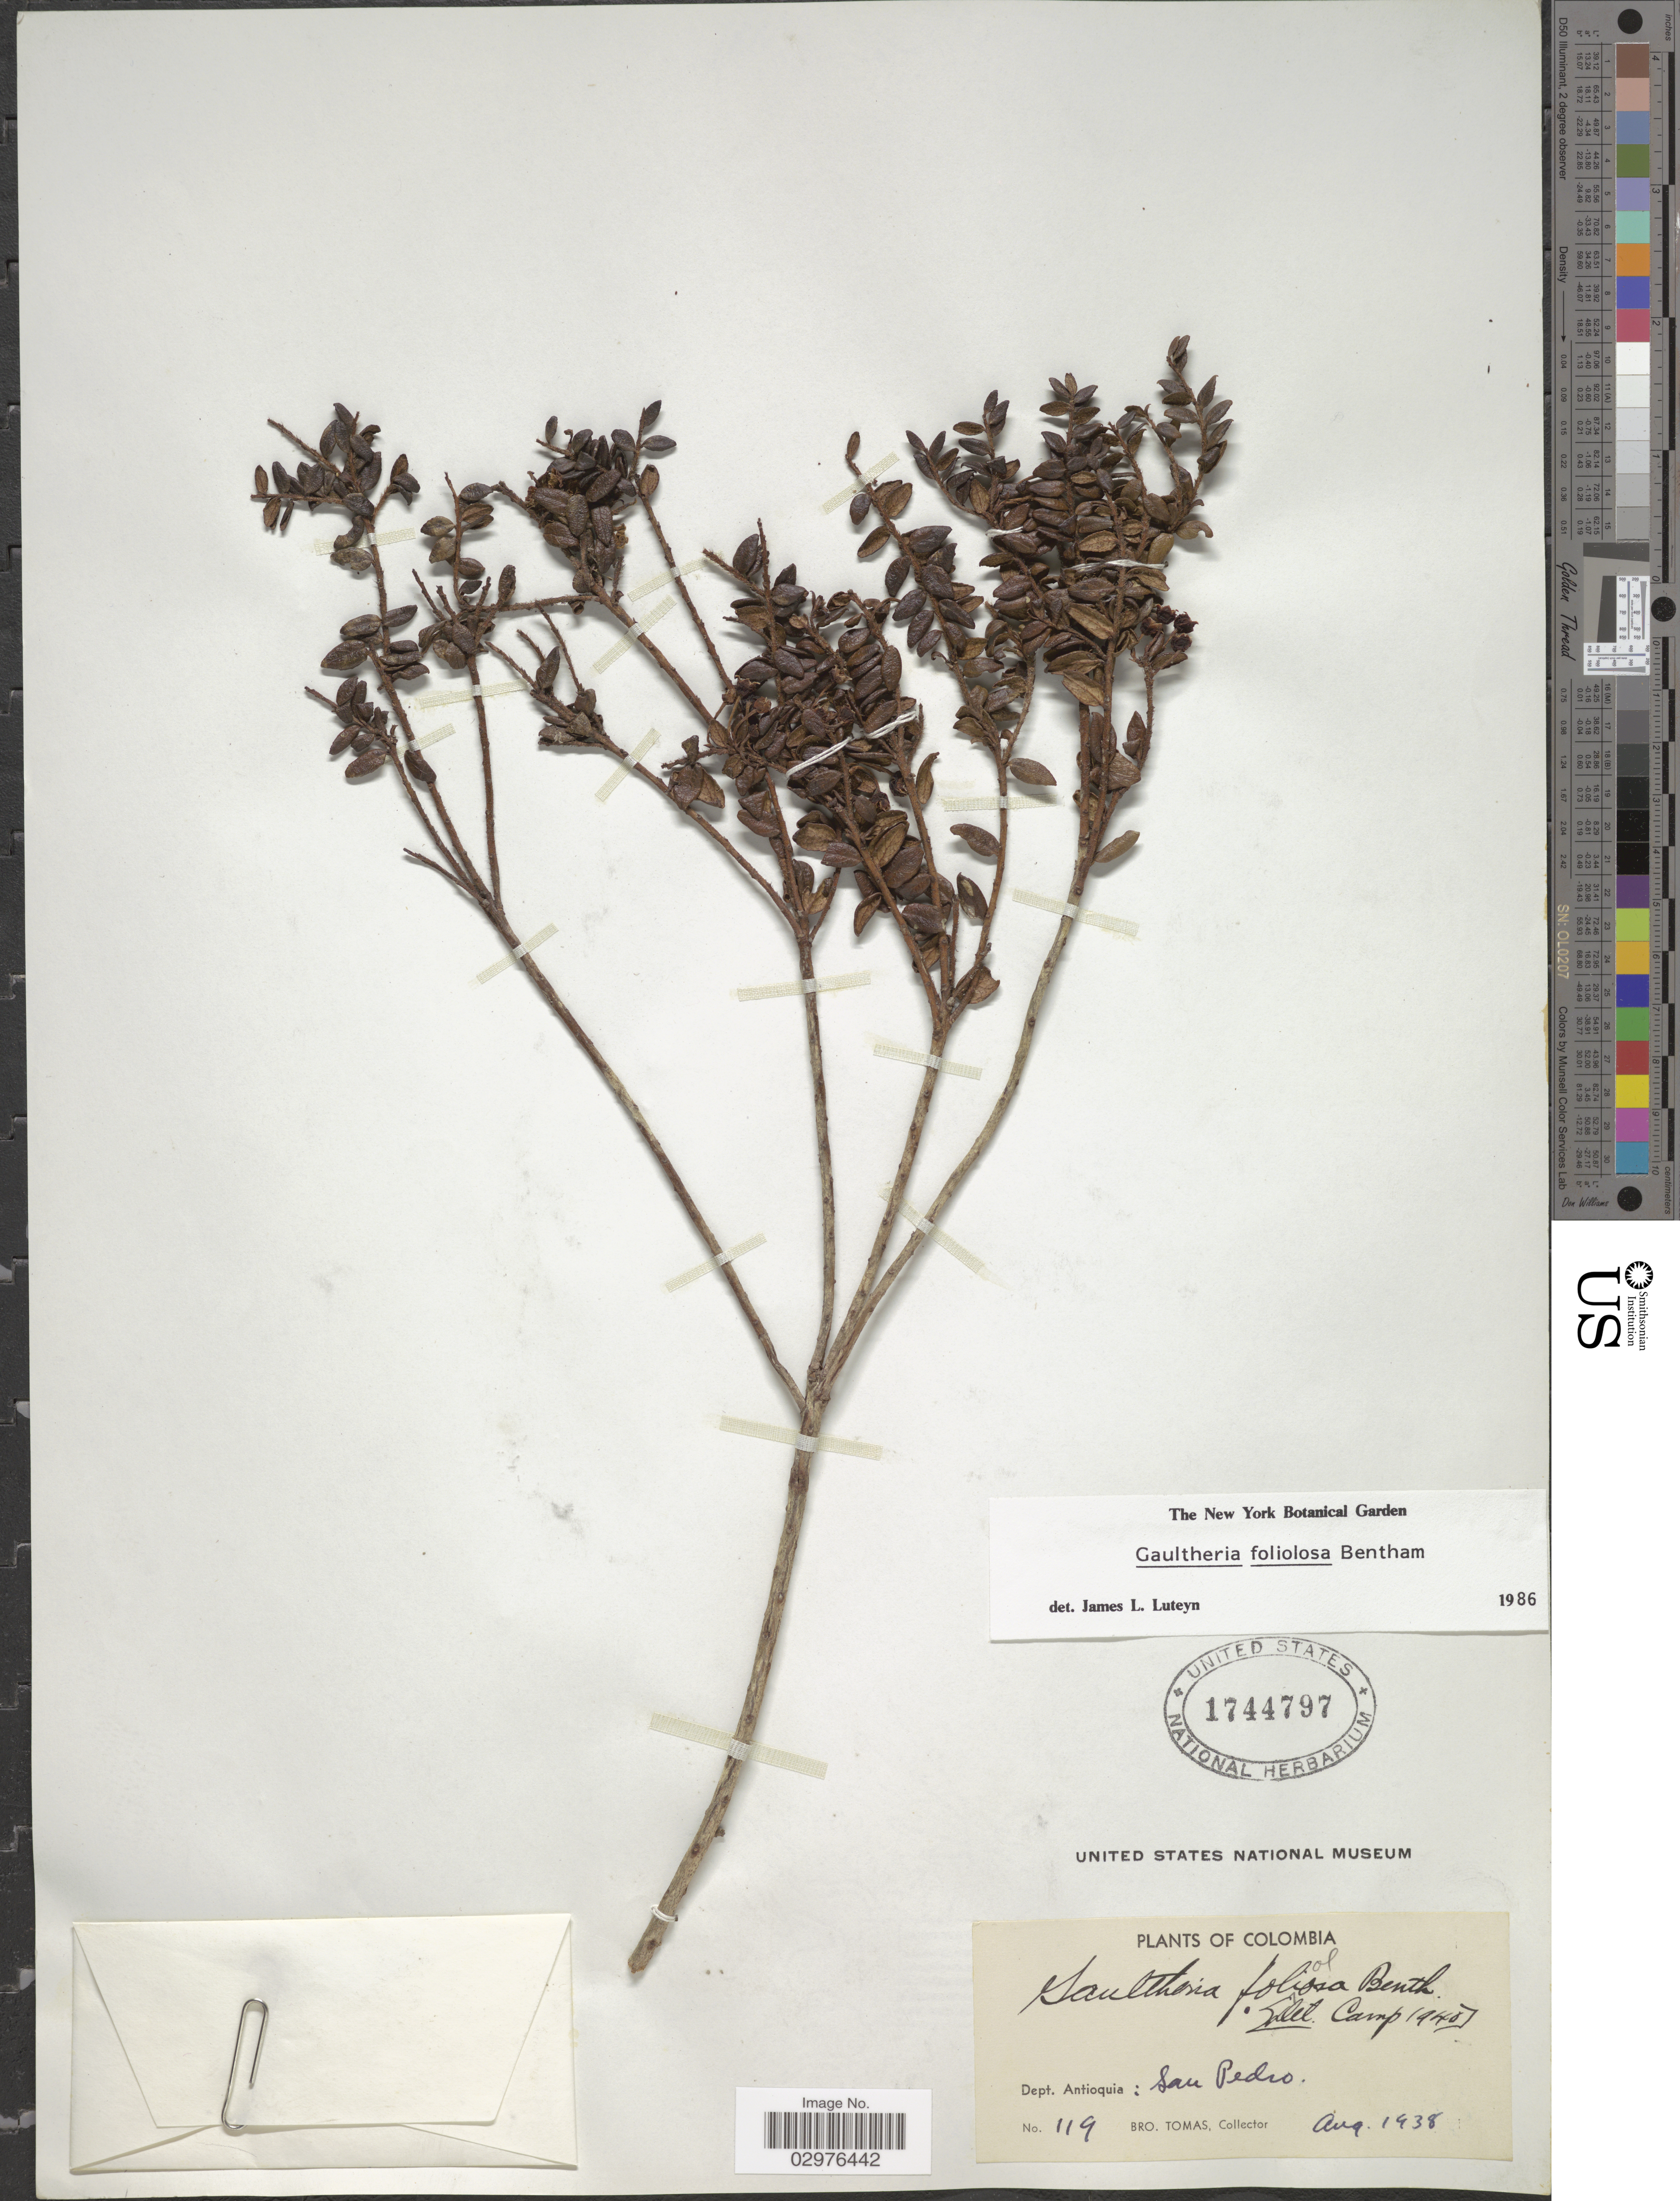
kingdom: Plantae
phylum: Tracheophyta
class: Magnoliopsida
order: Ericales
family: Ericaceae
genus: Gaultheria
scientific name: Gaultheria foliolosa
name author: Benth.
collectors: B. Tomas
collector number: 119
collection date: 1938-08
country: Colombia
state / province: Antioquia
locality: Dept. Antioquia: San Pedro.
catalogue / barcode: US 1744797